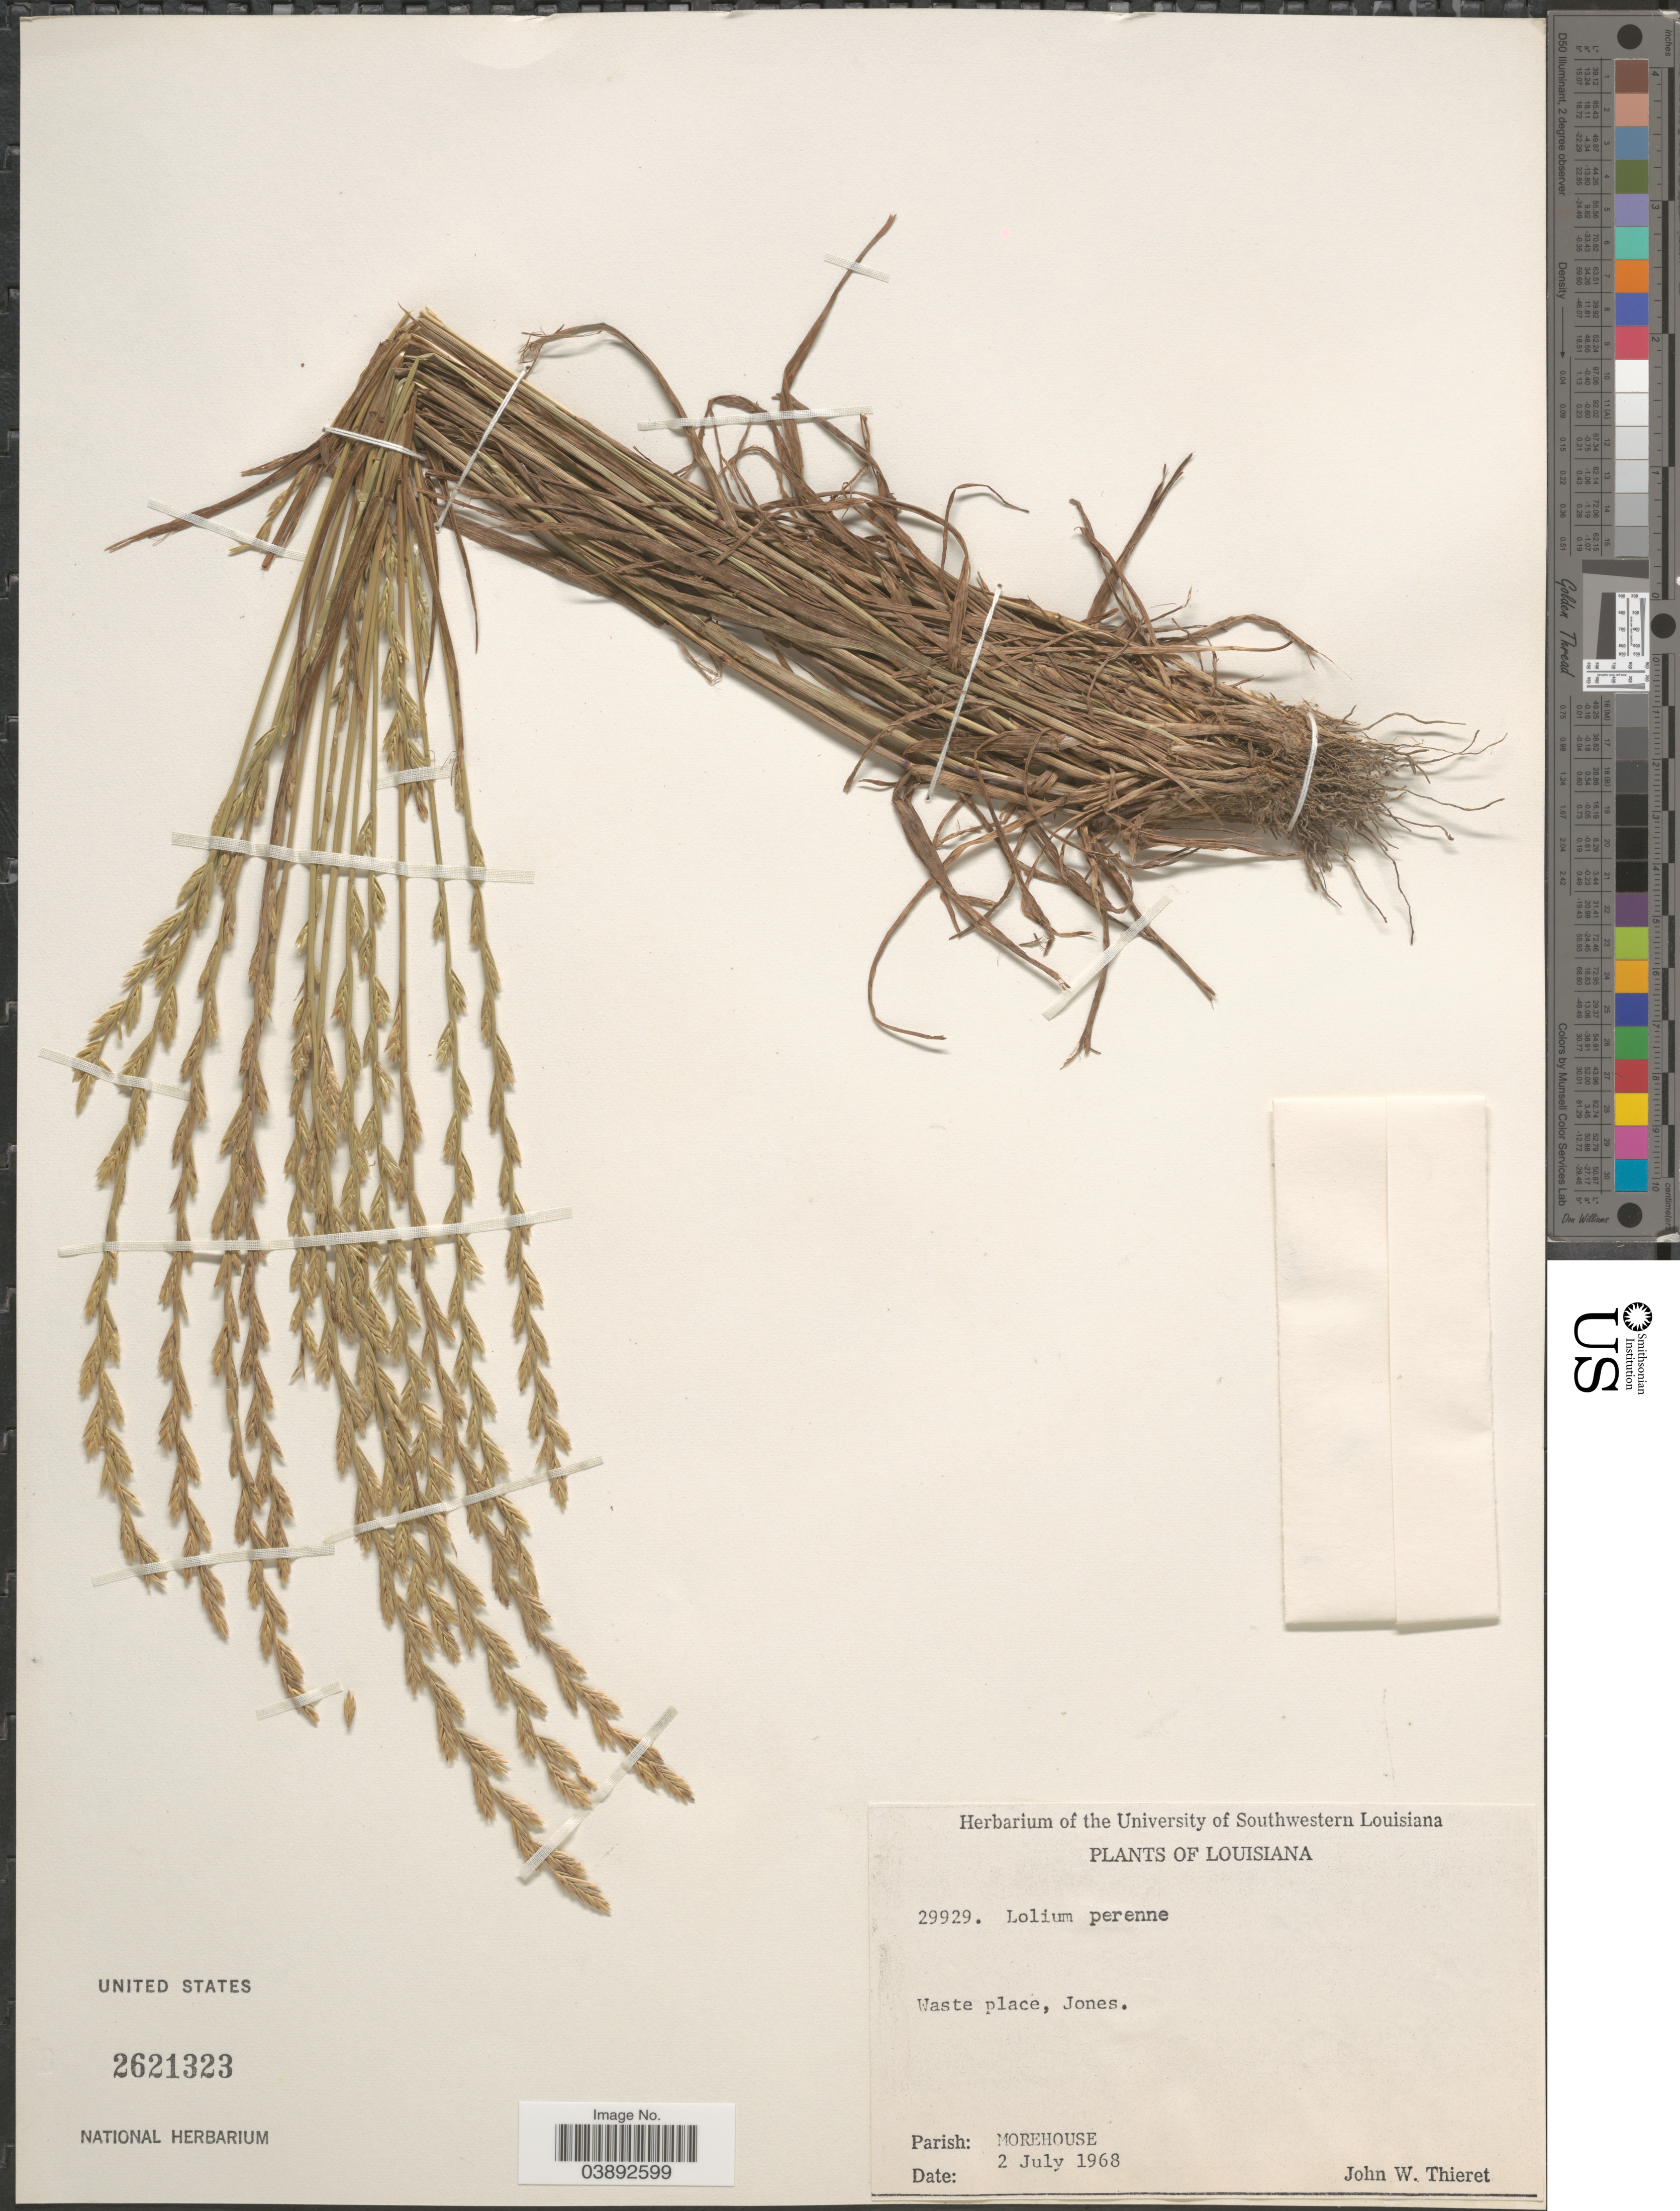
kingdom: Plantae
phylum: Tracheophyta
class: Liliopsida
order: Poales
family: Poaceae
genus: Lolium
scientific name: Lolium perenne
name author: L.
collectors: J. W. Thieret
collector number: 29929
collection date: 1968-07-02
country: United States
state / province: Louisiana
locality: Jones. Parish: Morehouse.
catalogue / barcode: US 2621323